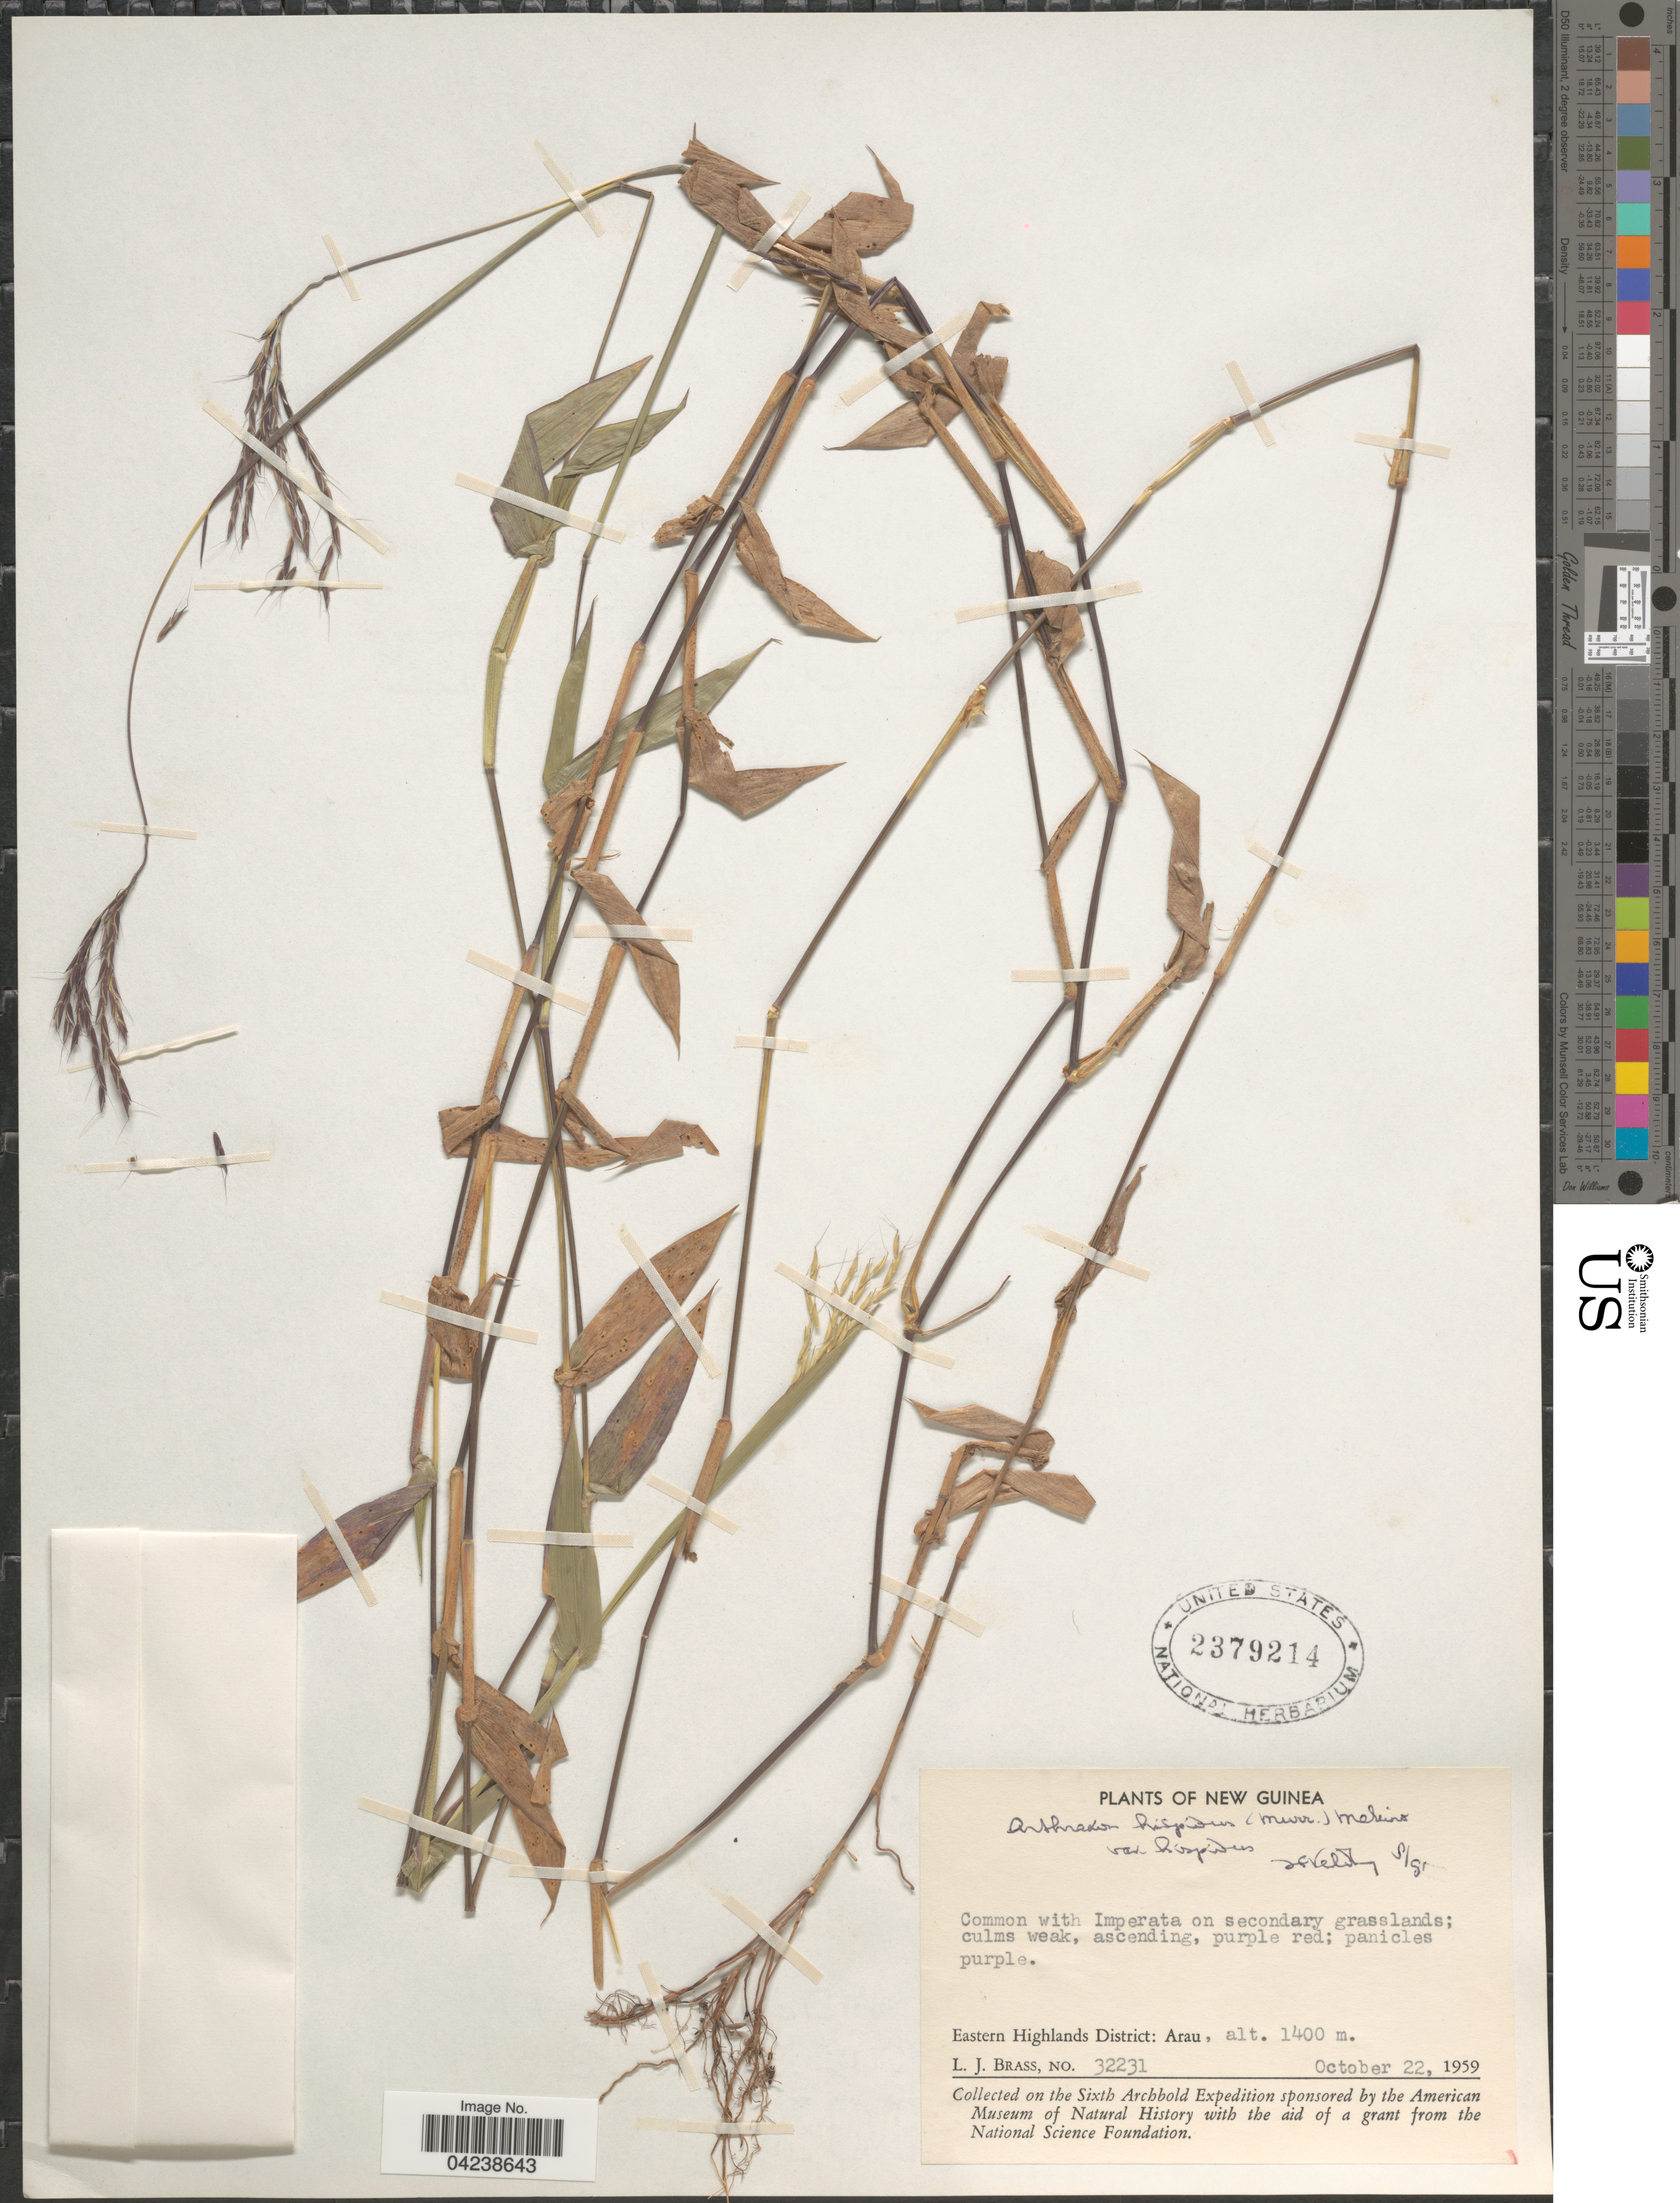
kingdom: Plantae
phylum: Tracheophyta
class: Liliopsida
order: Poales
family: Poaceae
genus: Arthraxon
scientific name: Arthraxon hispidus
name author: (Thunb.) Makino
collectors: L. J. Brass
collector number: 32231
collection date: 1959-10-22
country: Papua New Guinea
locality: New Guinea. Eastern Highlands District: Arau. On the Sixth Archbold Expedition.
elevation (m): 1400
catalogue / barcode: US 2379214